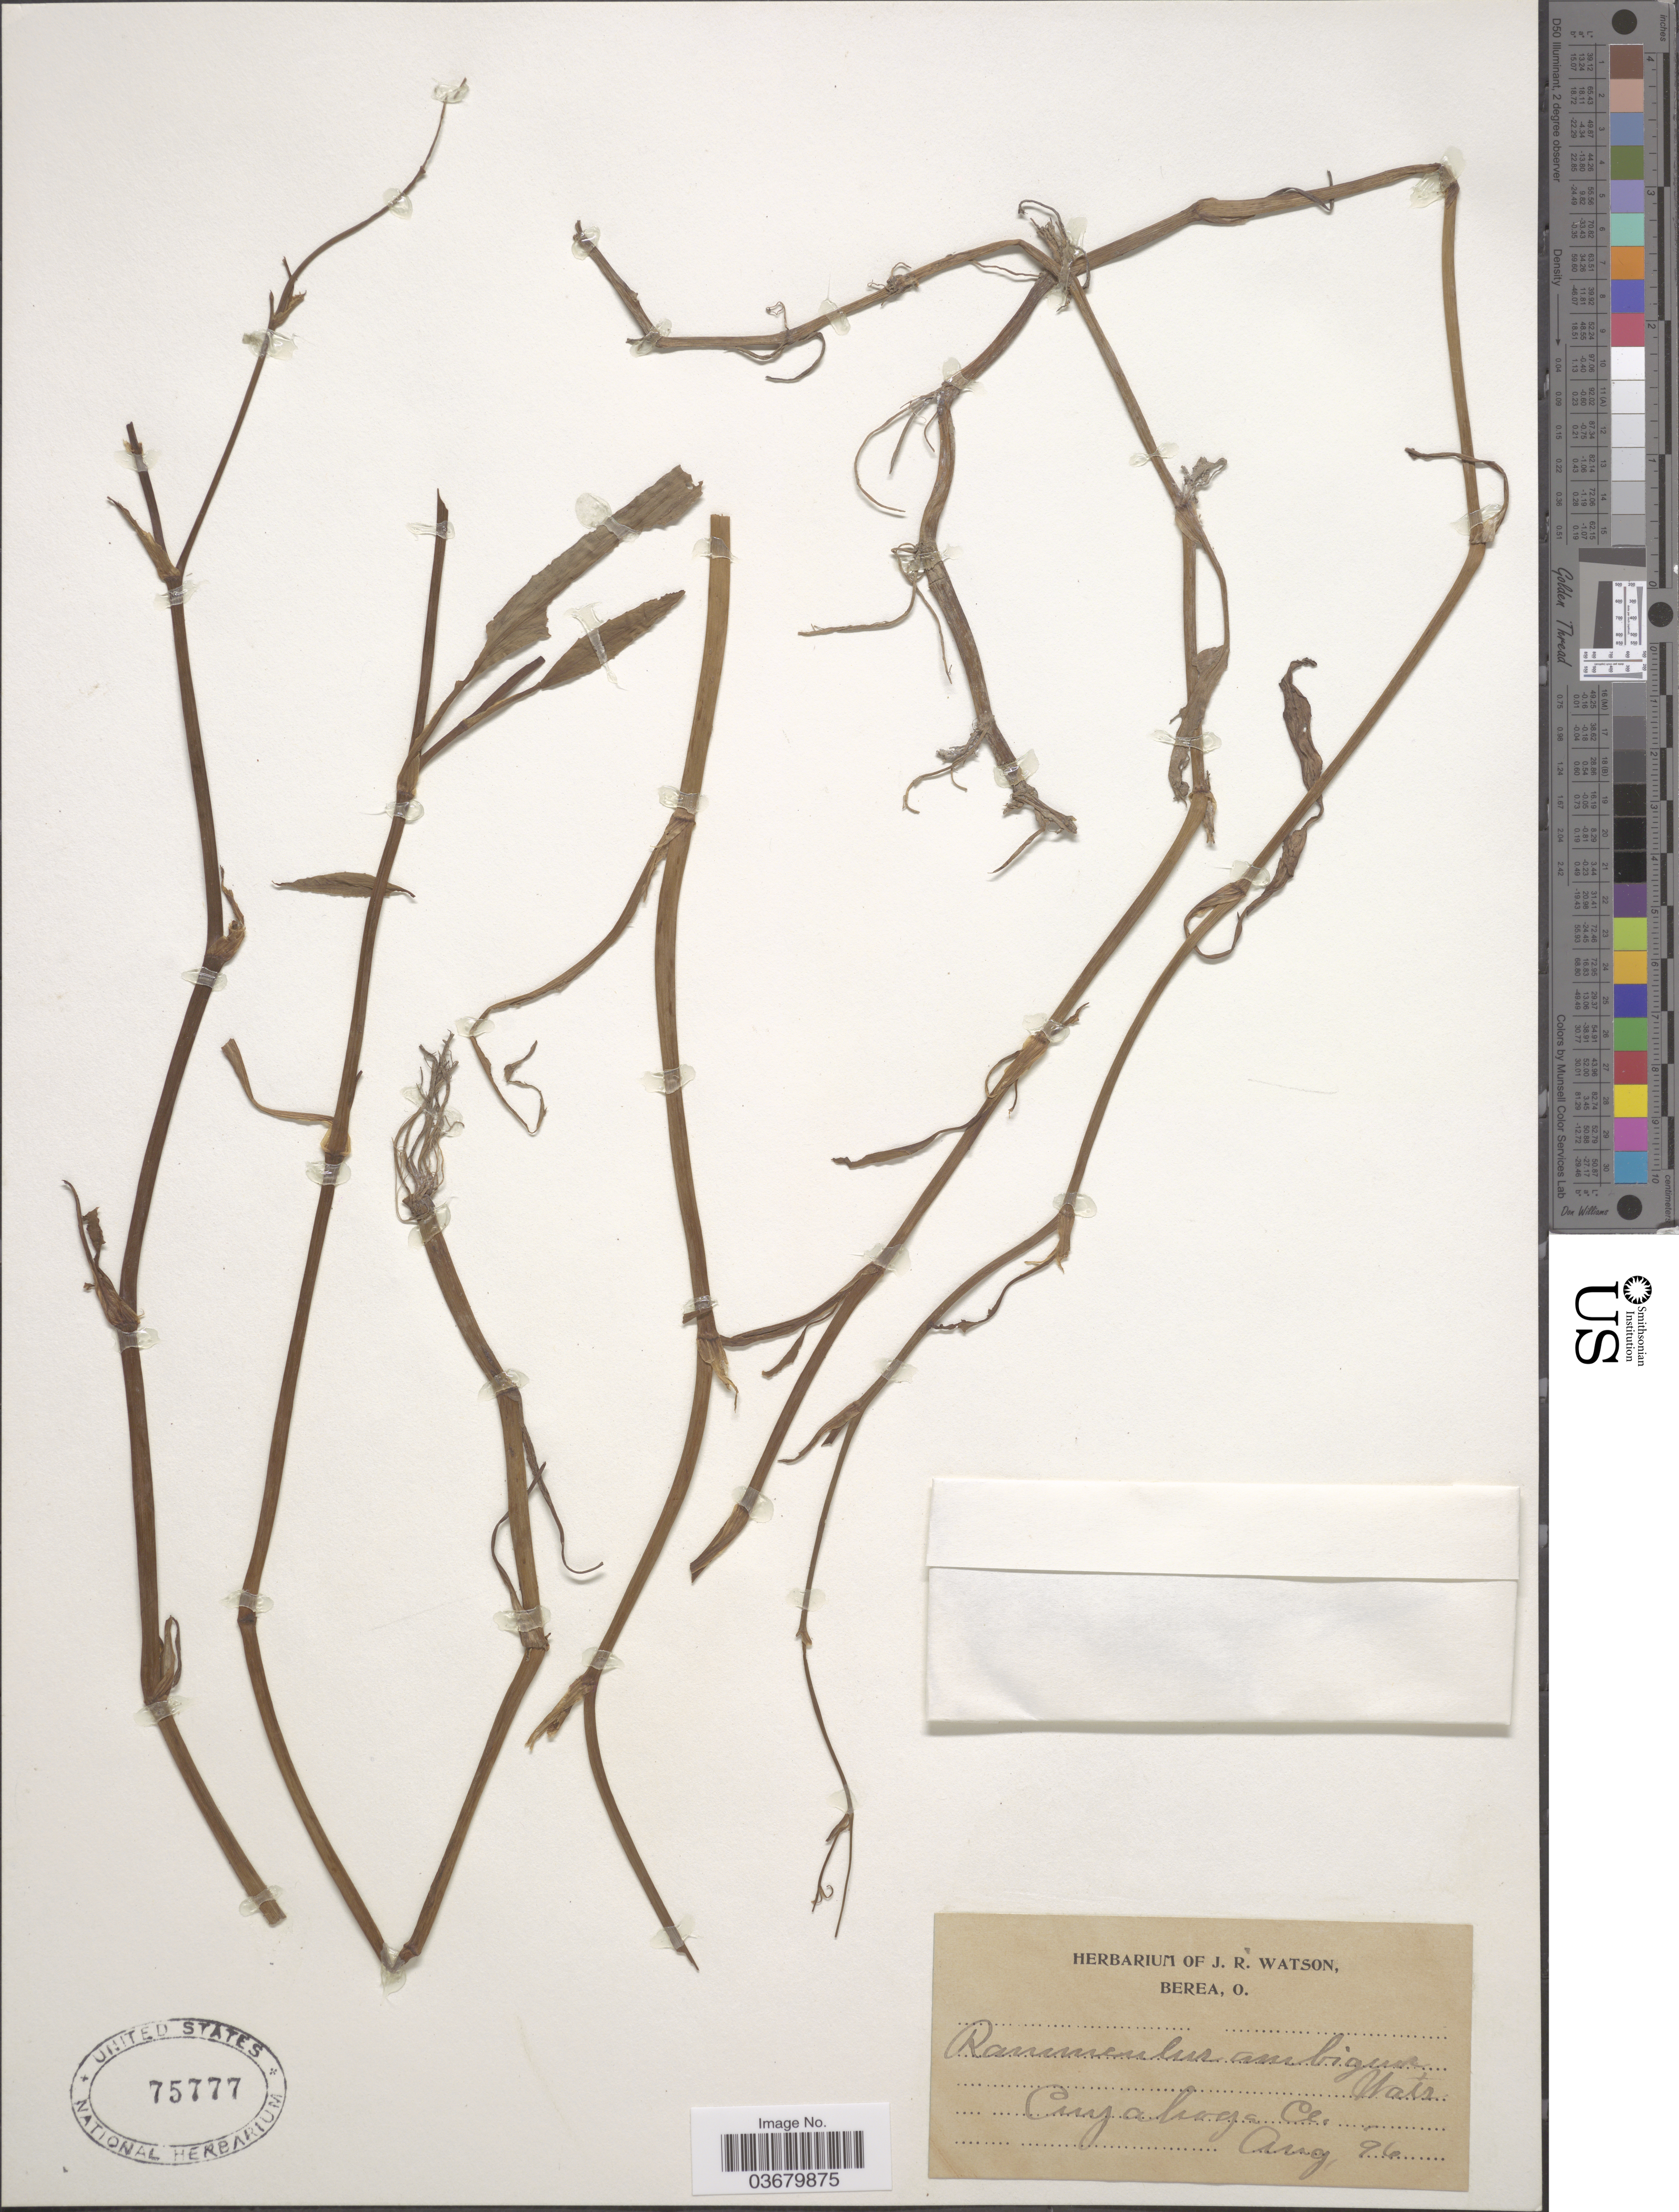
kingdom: Plantae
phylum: Tracheophyta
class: Magnoliopsida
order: Ranunculales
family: Ranunculaceae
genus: Ranunculus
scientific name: Ranunculus ambigens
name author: S. Watson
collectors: ex herb. J. R. Watson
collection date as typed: Transcribed d/m/y: /8/96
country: United States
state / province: Ohio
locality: Cuyahoga Cr.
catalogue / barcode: US 75777